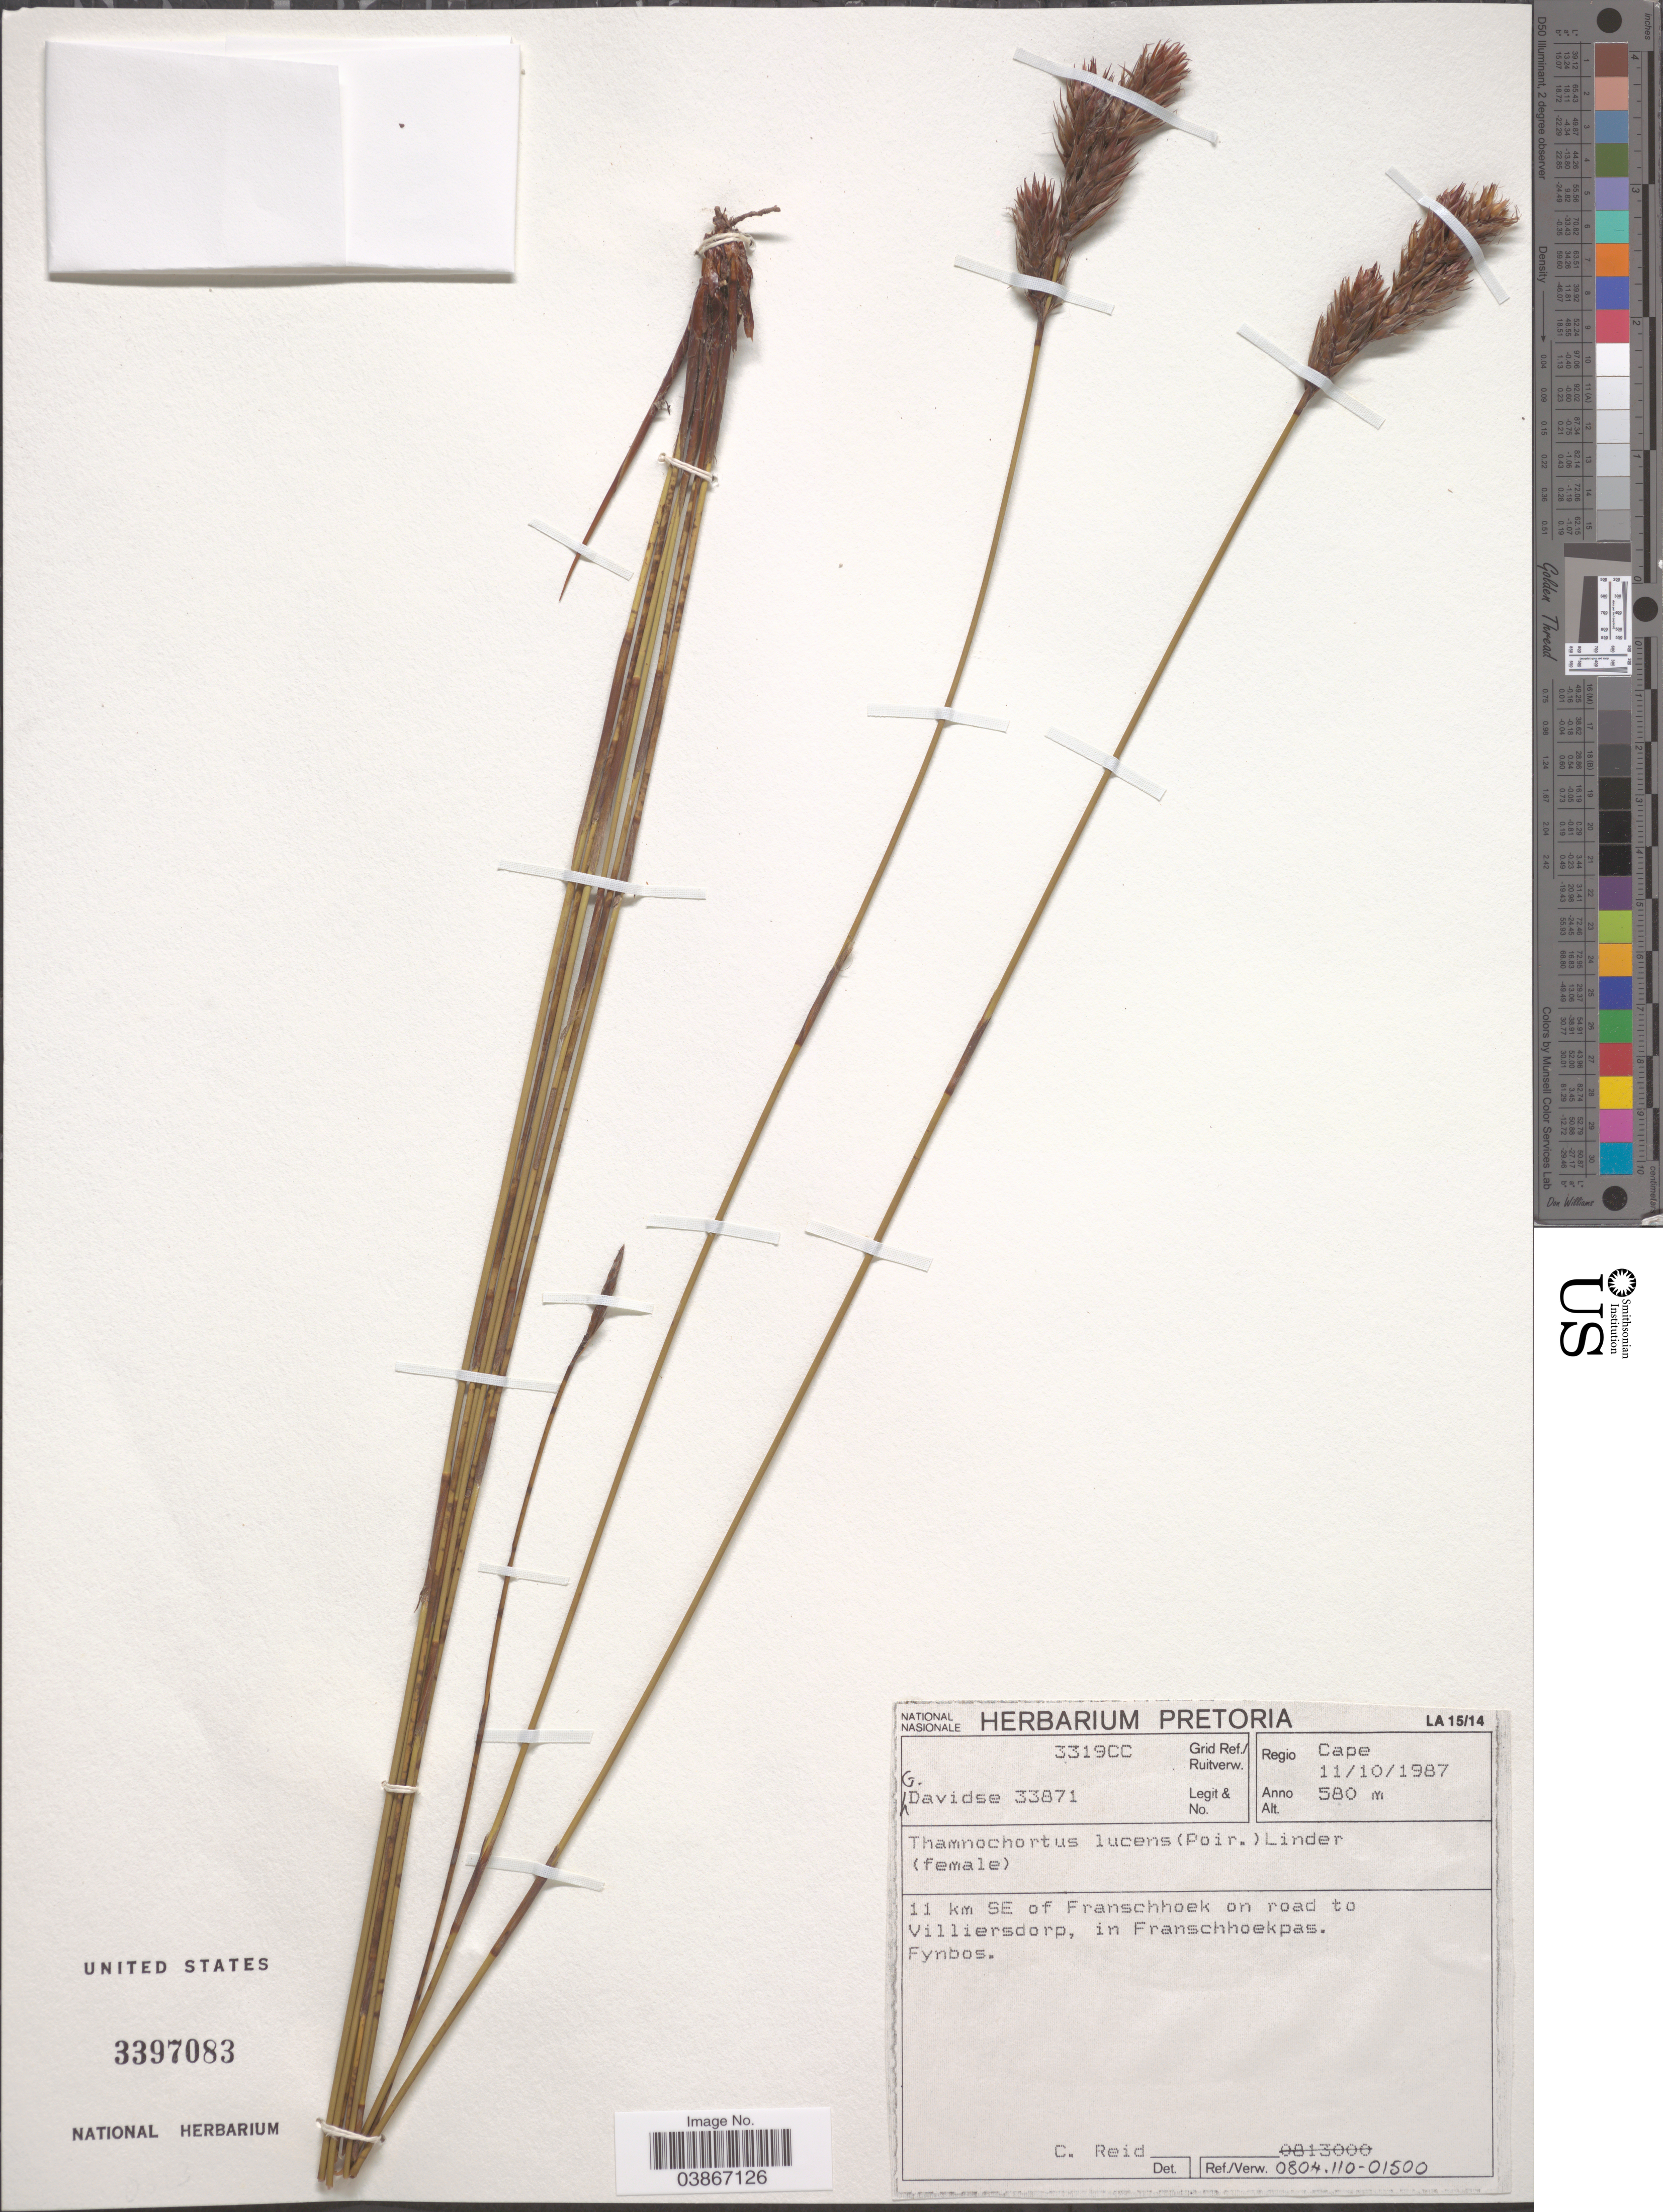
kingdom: Plantae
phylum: Tracheophyta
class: Liliopsida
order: Poales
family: Restionaceae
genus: Thamnochortus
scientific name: Thamnochortus lucens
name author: (Poir.) H.P. Linder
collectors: G. Davidse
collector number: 33871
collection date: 1987-10-11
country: South Africa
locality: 3319CC Grid Ref./ Ruitverw. Regio Cape. 11 km SE of Franschhoek on road to Villiersdorp, in Franschhoekpas.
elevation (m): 580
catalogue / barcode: US 3397083